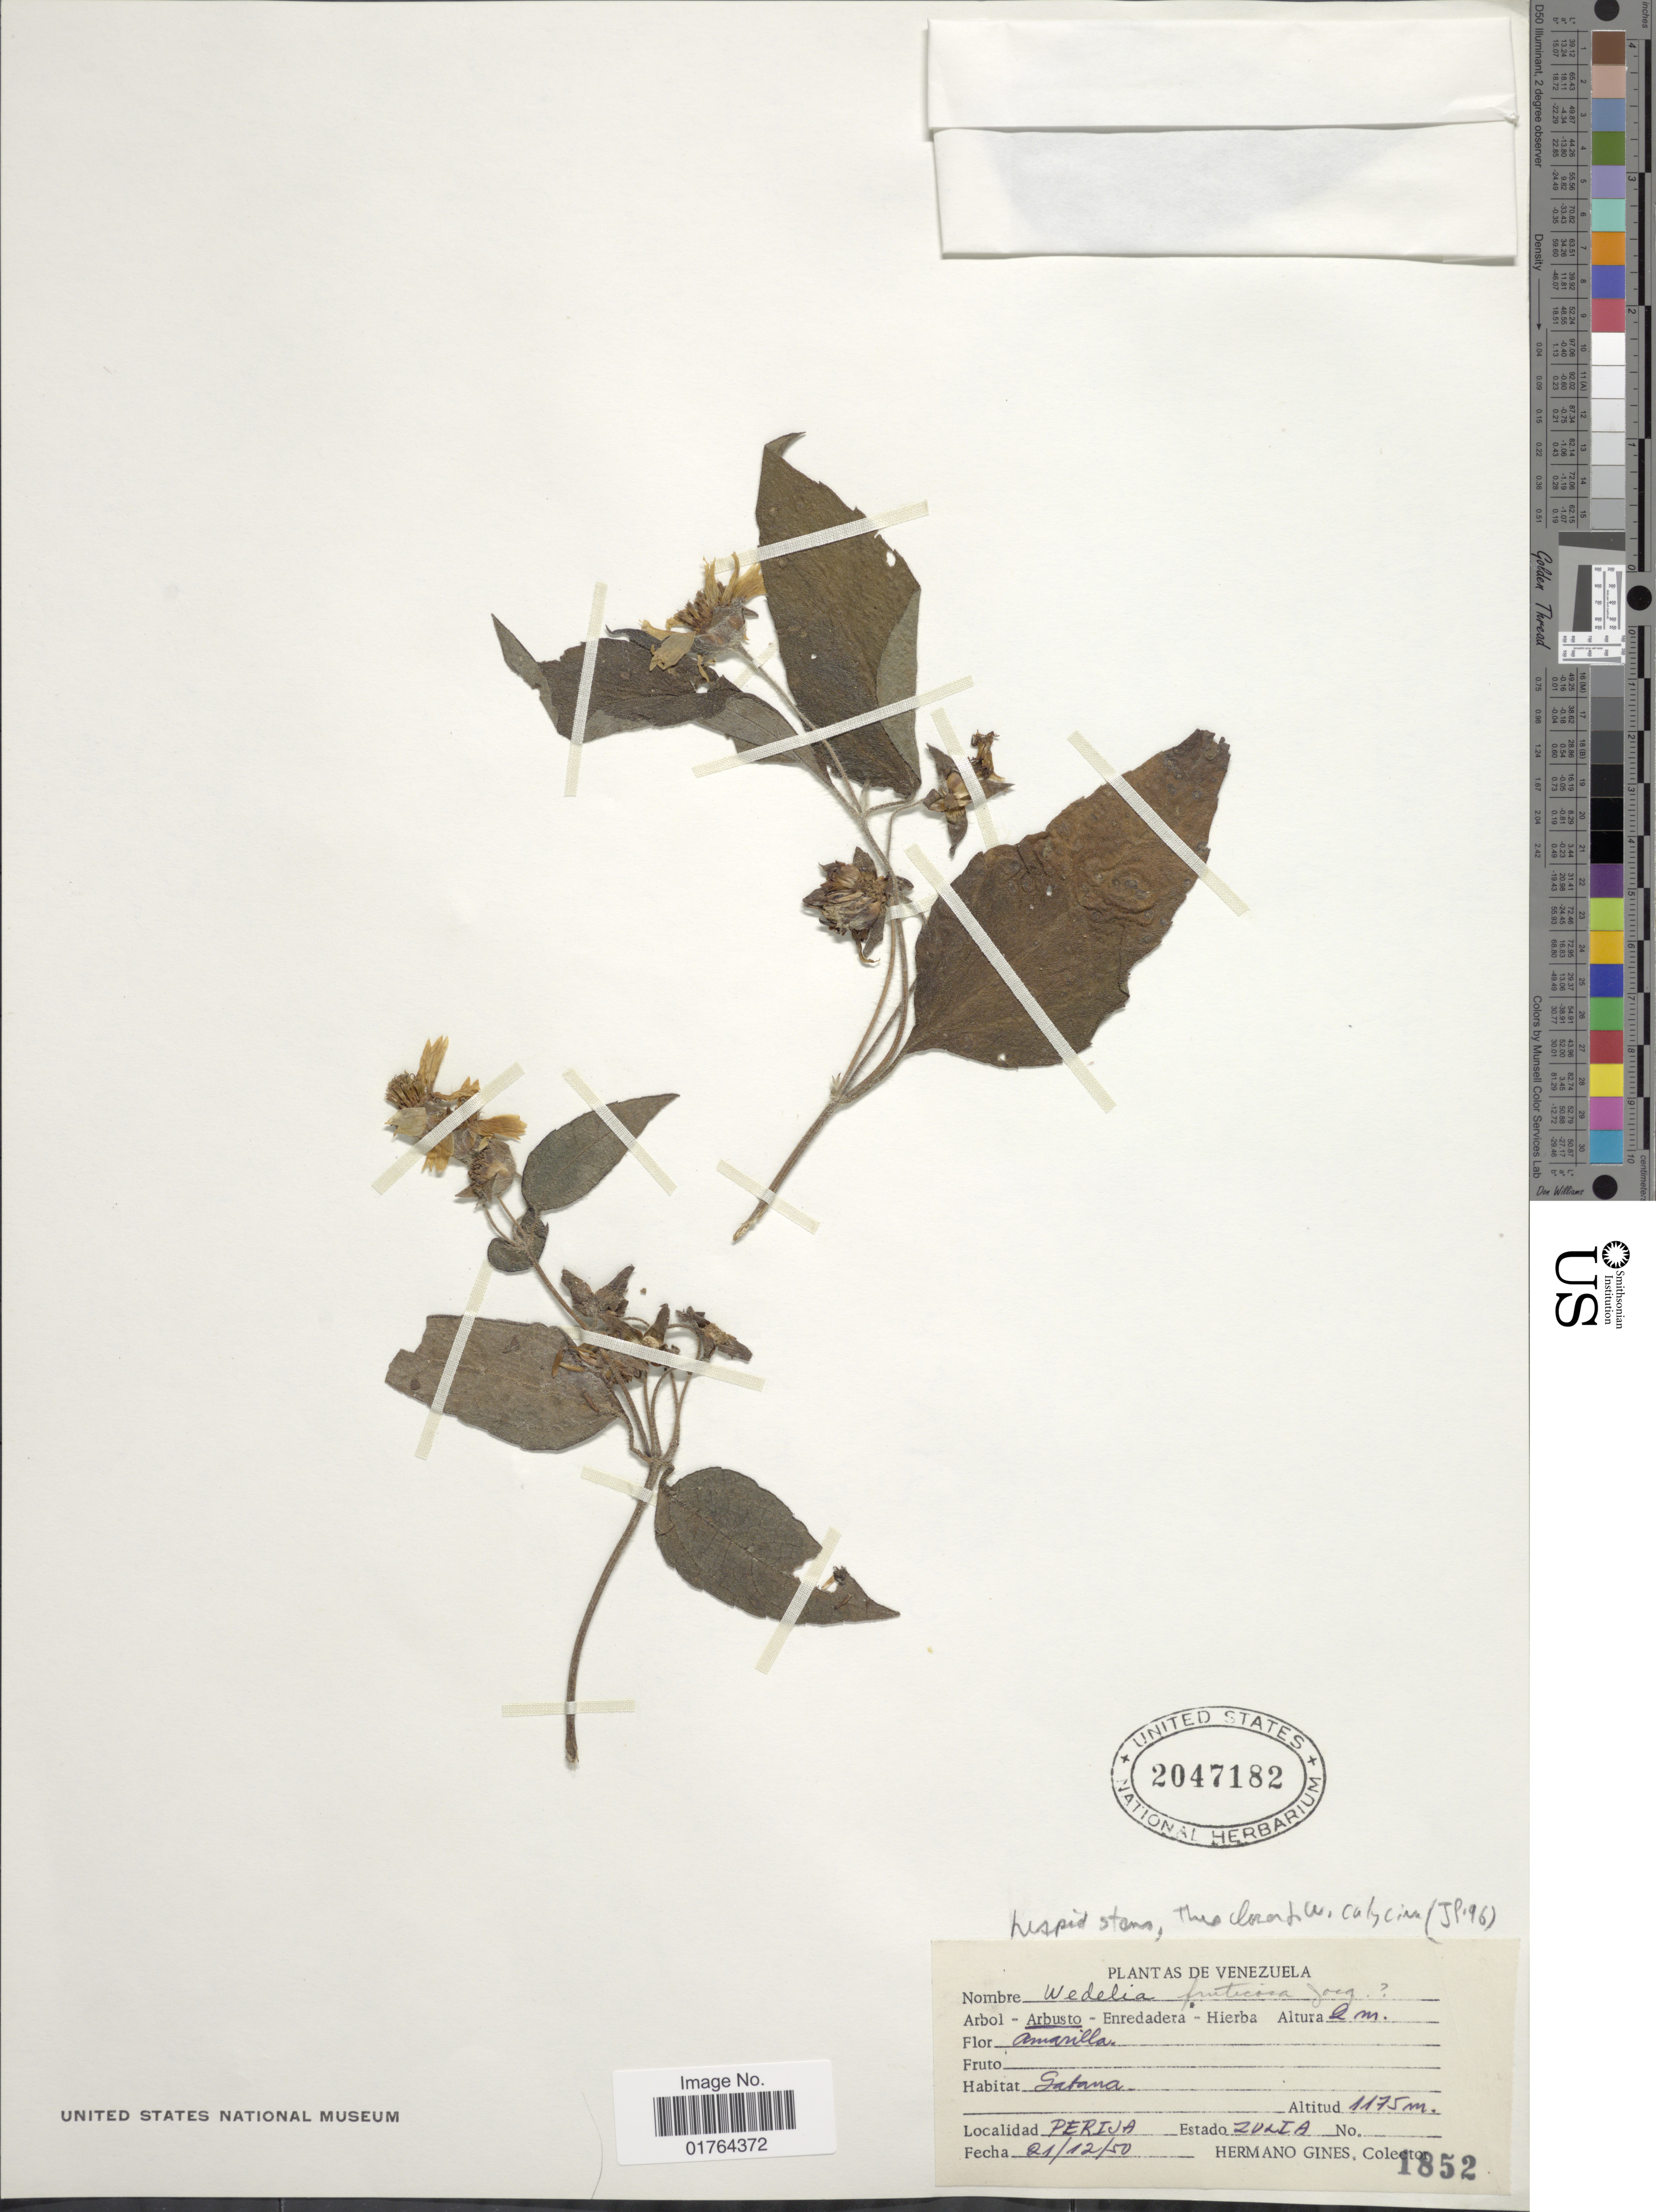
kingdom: Plantae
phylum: Tracheophyta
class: Magnoliopsida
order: Asterales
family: Asteraceae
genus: Wedelia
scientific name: Wedelia calycina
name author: Rich.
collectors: Bro. Gines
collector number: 1852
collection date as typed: Transcribed d/m/y: 21/12/50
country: Venezuela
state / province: Zulia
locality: Perija, Estado Zulia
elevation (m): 1175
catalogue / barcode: US 2047182